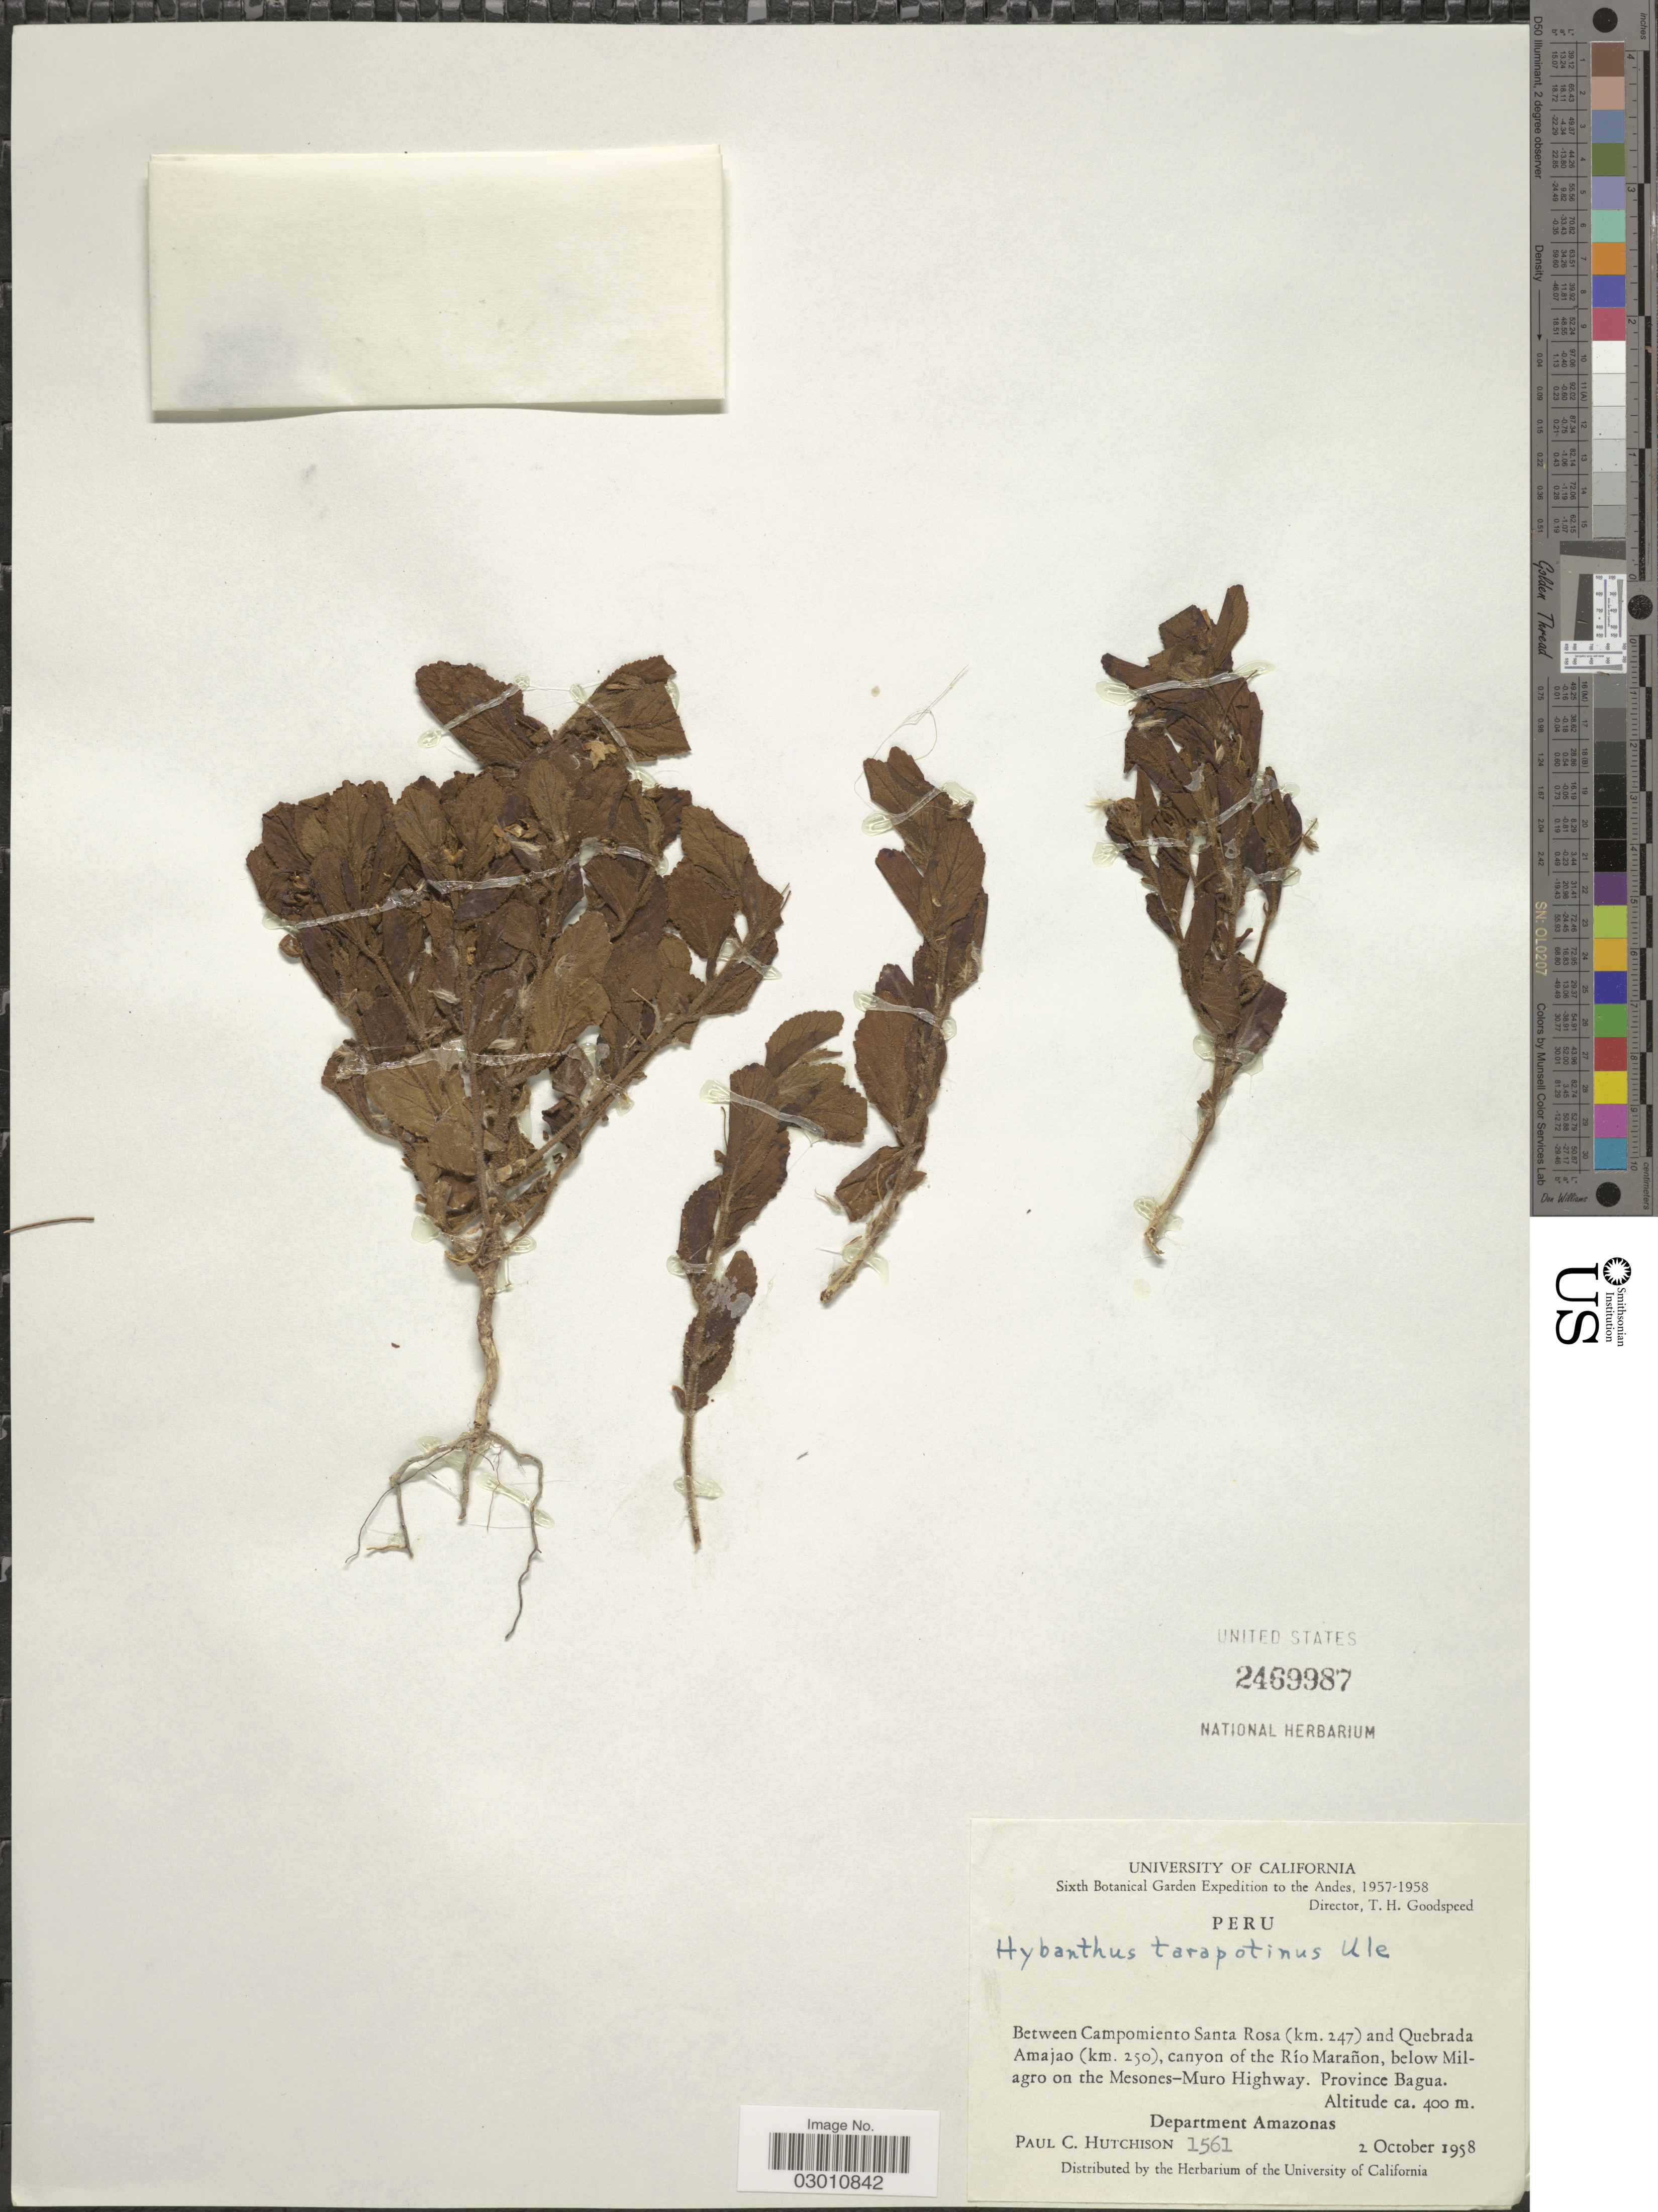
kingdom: Plantae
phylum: Tracheophyta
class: Magnoliopsida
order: Malpighiales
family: Violaceae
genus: Hybanthus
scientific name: Hybanthus tarapotinus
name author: Ule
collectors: P. C. Hutchison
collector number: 1561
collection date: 1958-10-02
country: Peru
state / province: Amazonas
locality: Between Campomiento Santa Rosa (km. 247) and Quebrada Amajao (km. 250), canyon of the Río Marañon, below Milagro on the Mesones-Muro Highway. Province Bagua.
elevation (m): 400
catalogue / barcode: US 2469987